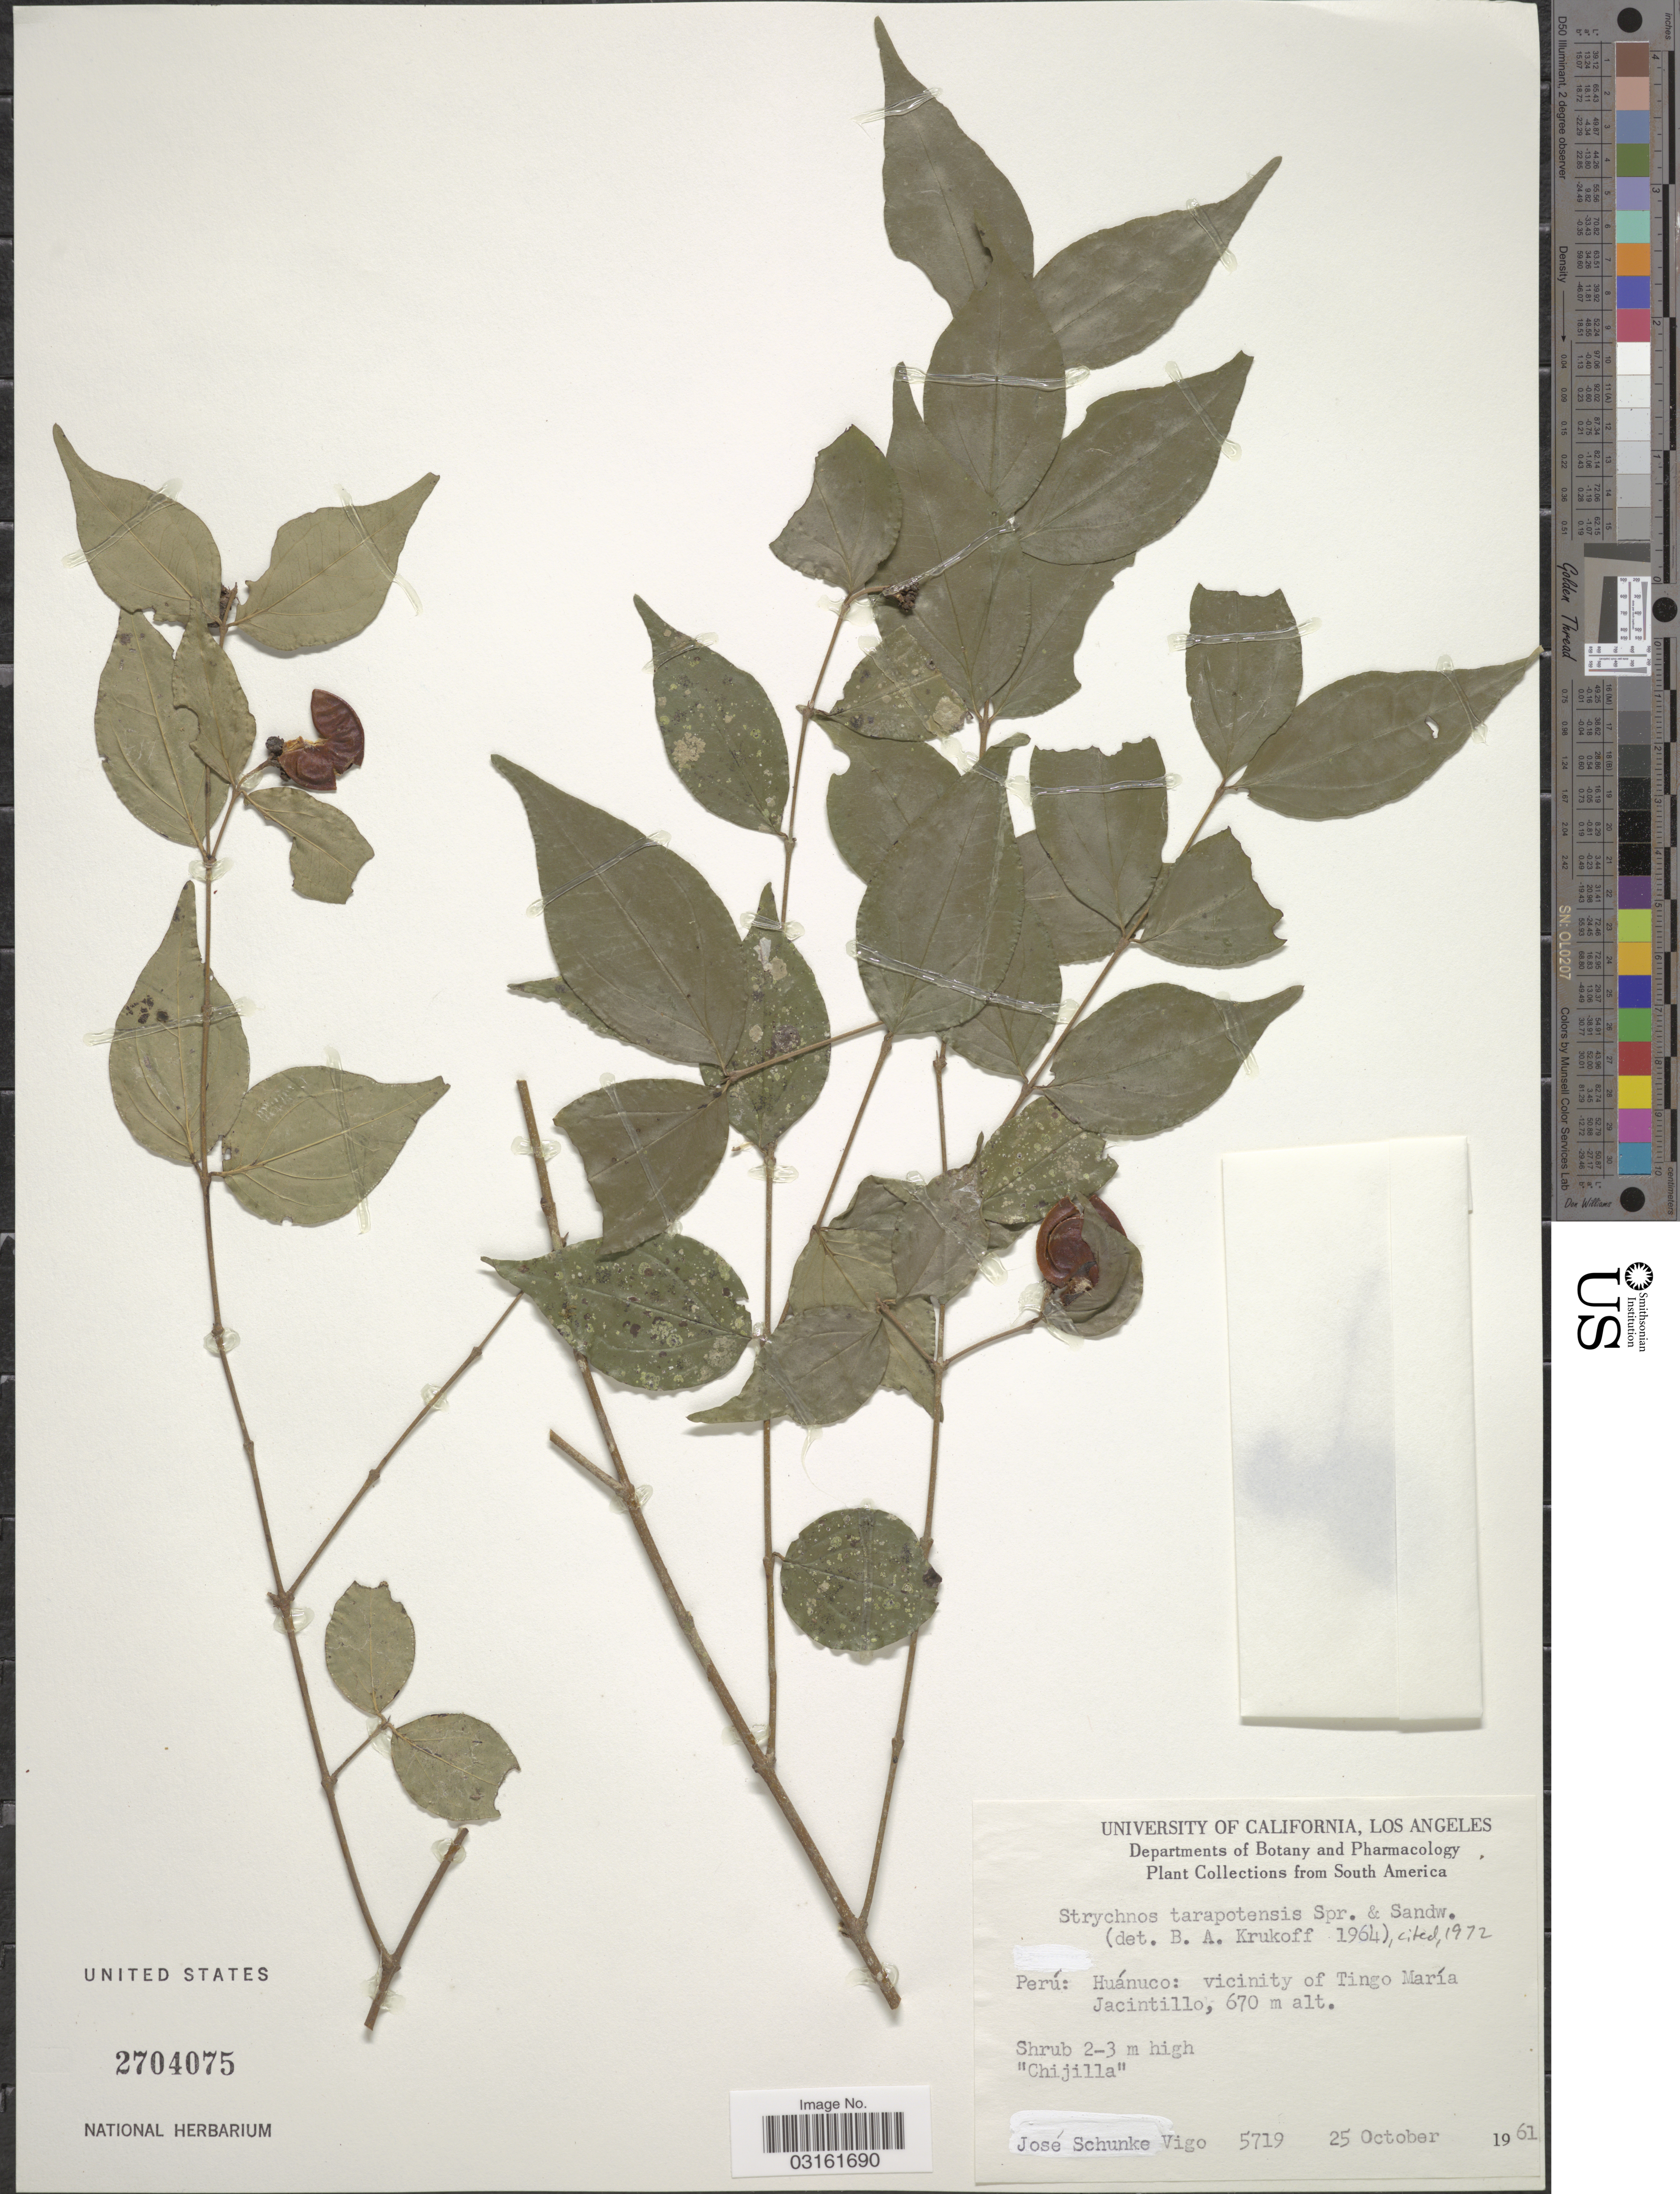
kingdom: Plantae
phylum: Tracheophyta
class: Magnoliopsida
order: Gentianales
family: Loganiaceae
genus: Strychnos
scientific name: Strychnos tarapotensis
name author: Sprague & Sandwith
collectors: J. Schunke Vigo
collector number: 5719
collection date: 1961-10-25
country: Peru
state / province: Huánuco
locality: Vicinity of Tingo María Jacintillo.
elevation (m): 670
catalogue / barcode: US 2704075